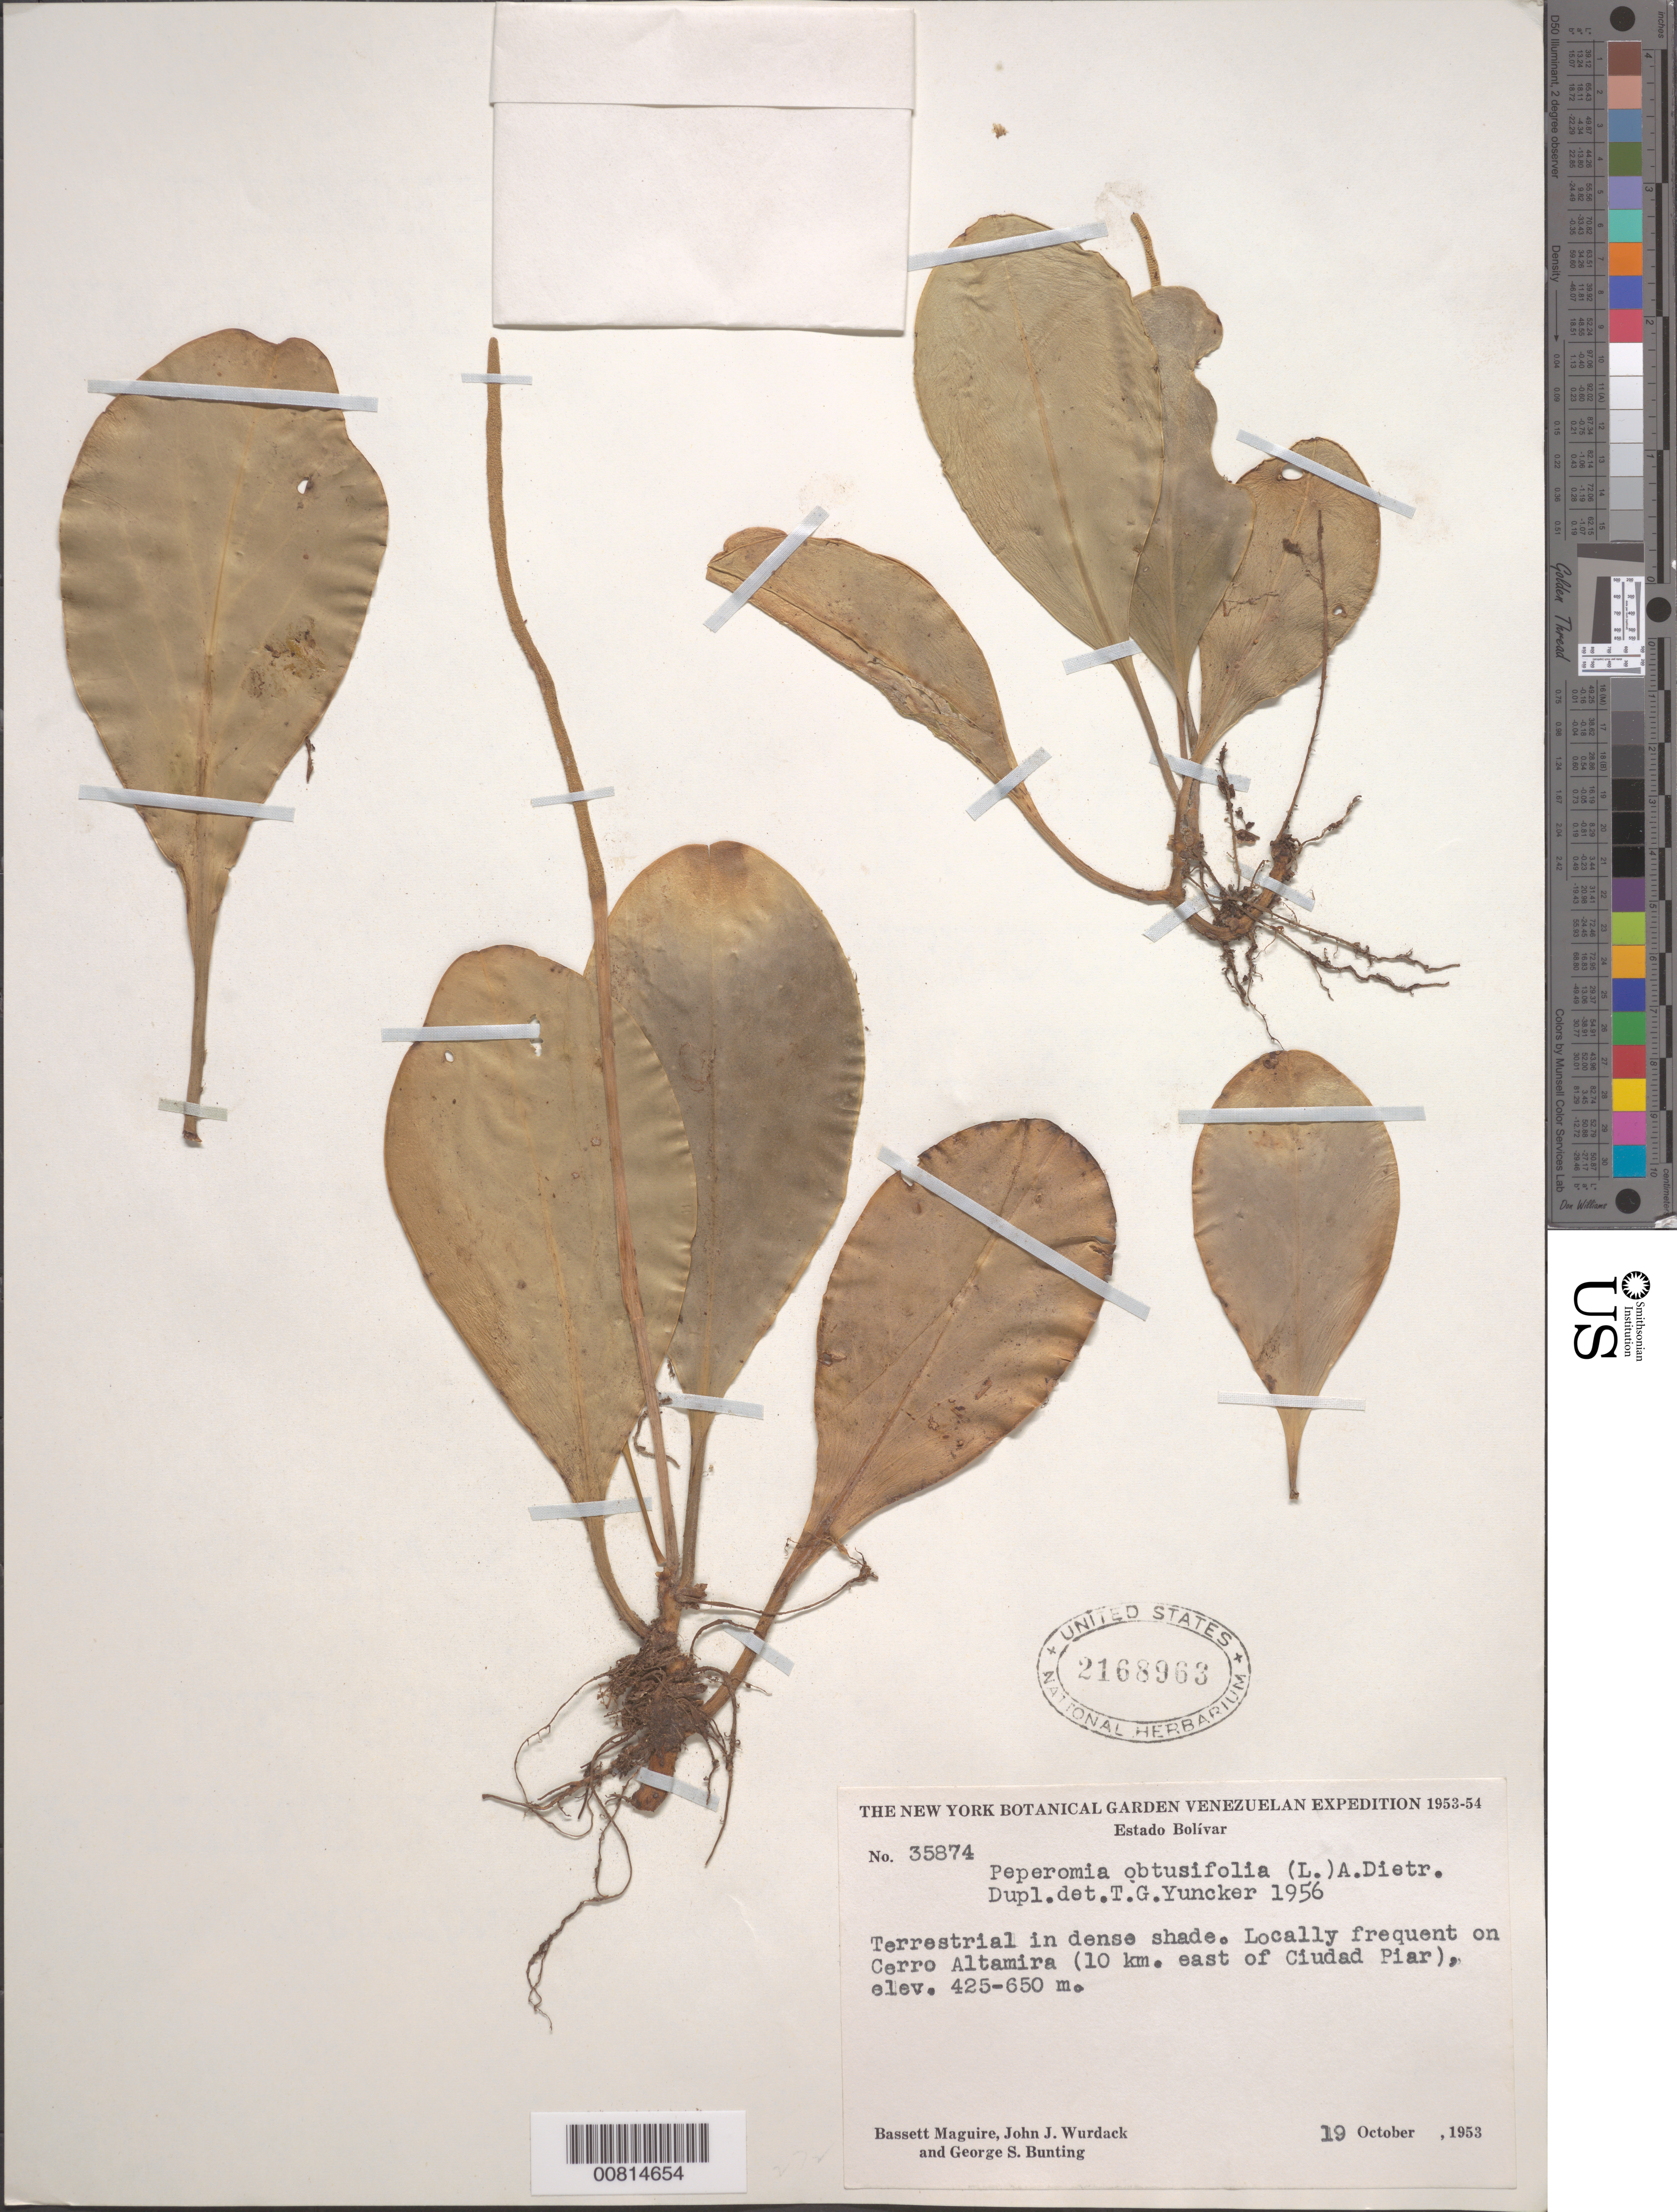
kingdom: Plantae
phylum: Tracheophyta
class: Magnoliopsida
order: Piperales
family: Piperaceae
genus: Peperomia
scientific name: Peperomia obtusifolia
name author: (L.) A. Dietr.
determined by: Yuncker, T. G.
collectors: B. Maguire, J. J. Wurdack & G. S. Bunting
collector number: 35874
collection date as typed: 19-Oct-53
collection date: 1953-10-19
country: Venezuela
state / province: Bolívar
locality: Cerro Altamira, 10 km E of Ciudad Piar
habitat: Dense shade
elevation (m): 425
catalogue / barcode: US 2168963